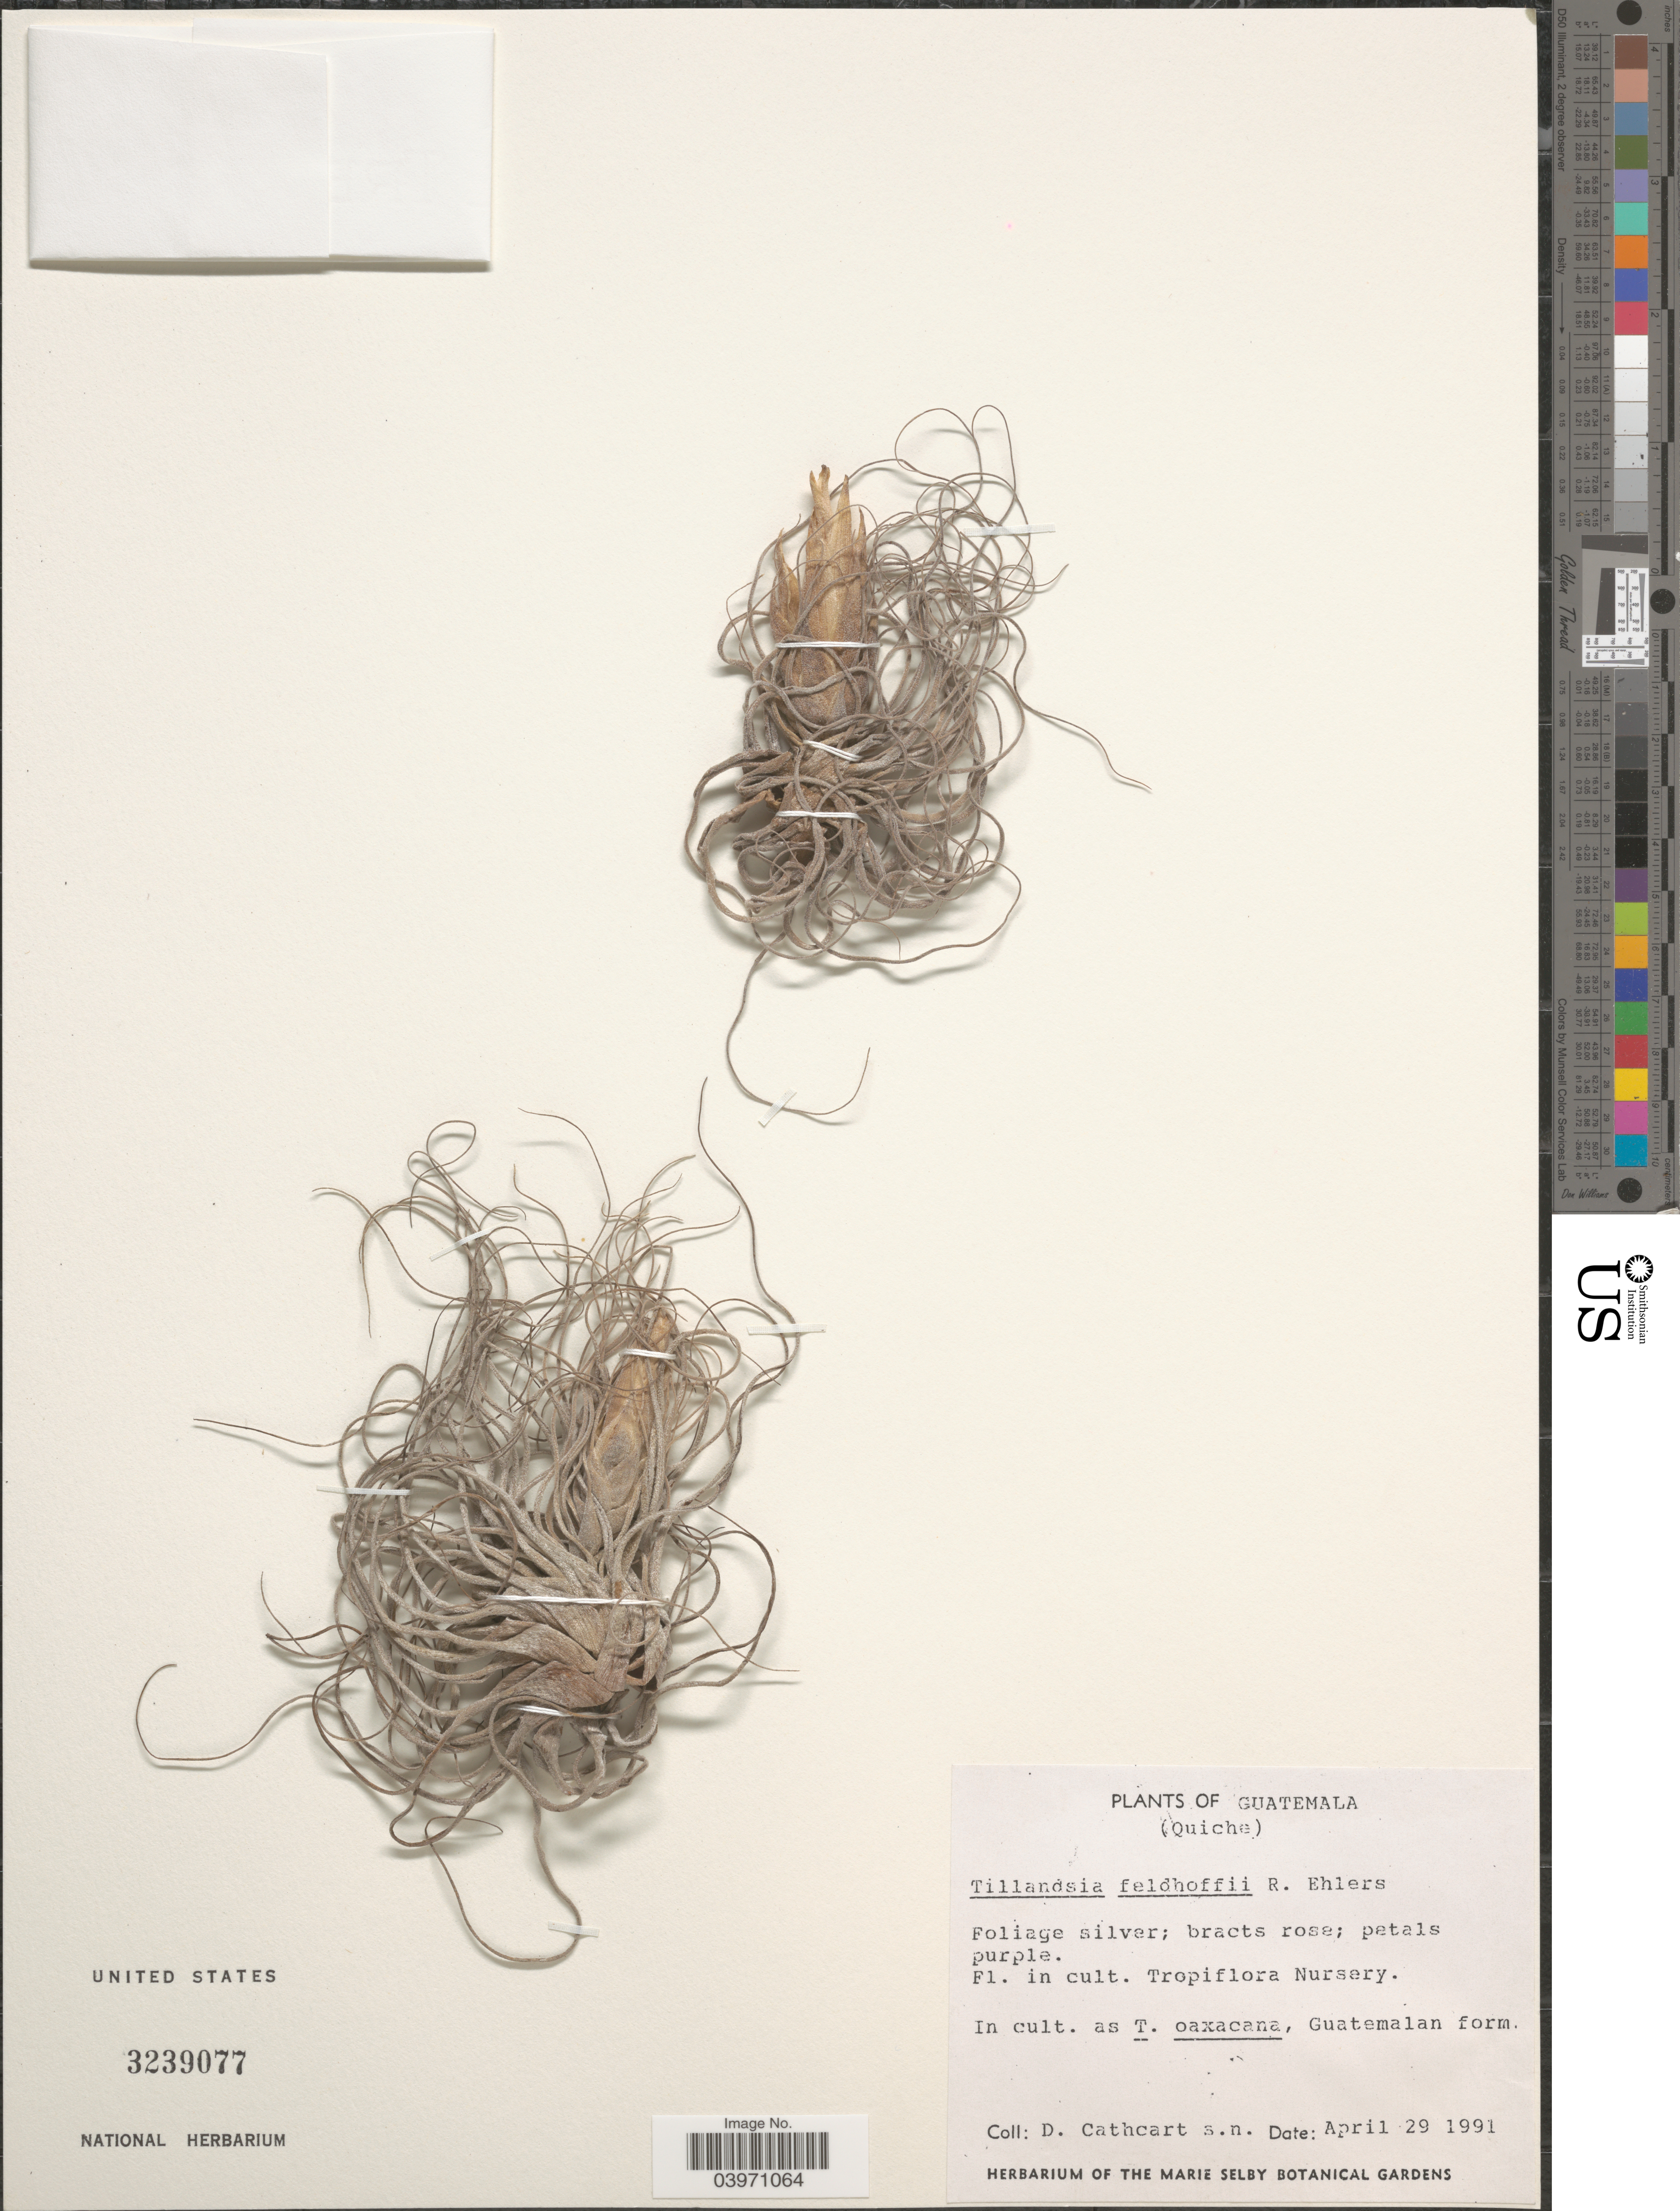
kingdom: Plantae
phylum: Tracheophyta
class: Liliopsida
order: Poales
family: Bromeliaceae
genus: Tillandsia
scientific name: Tillandsia hubertiana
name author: Matuda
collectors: D. Cathcart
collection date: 1991-04-29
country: Guatemala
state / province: El Quiche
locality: Tropiflora Nursery.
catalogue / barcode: US 3239077